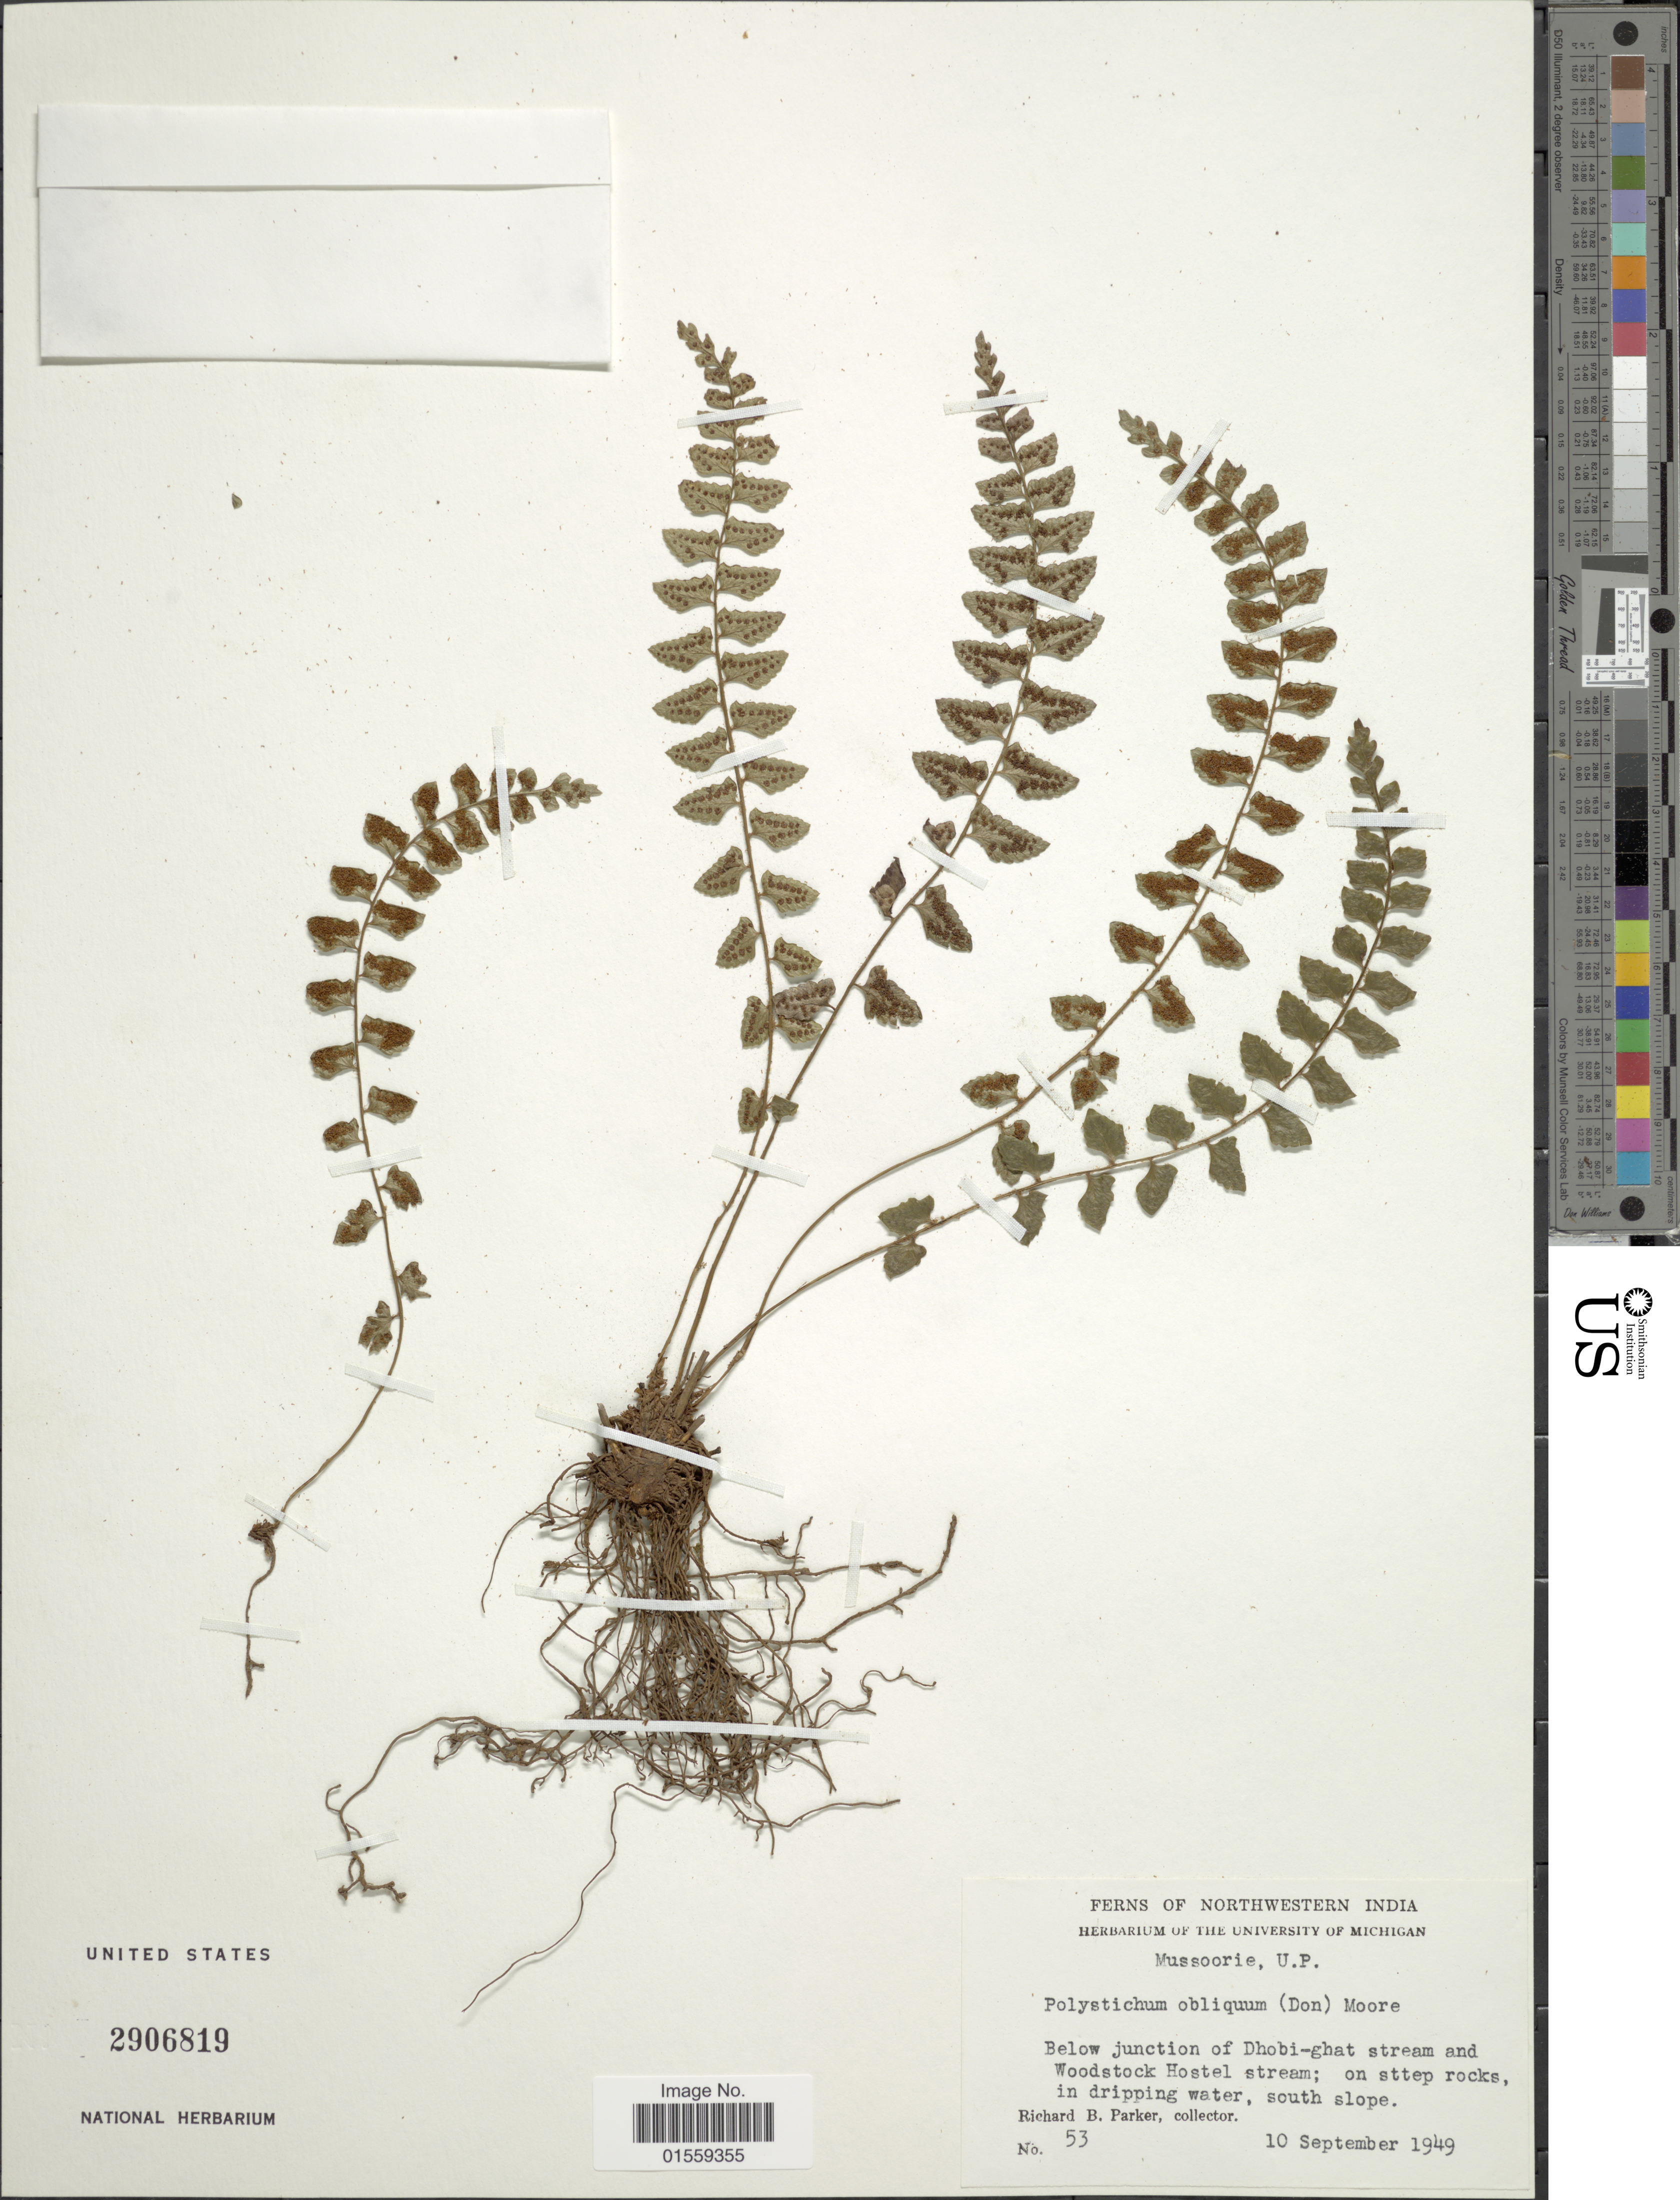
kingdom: Plantae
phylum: Tracheophyta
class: Polypodiopsida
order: Polypodiales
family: Dryopteridaceae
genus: Polystichum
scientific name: Polystichum obliquum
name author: (D. Don) T. Moore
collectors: R. Parker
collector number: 53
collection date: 1949-09-10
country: India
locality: Northwestern India, Mussoorie, U. P., Below junction of Dhobi-ghat stream and Woodstock Hostel stream; on steep rocks, in dripping water, south slope.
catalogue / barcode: US 2906819